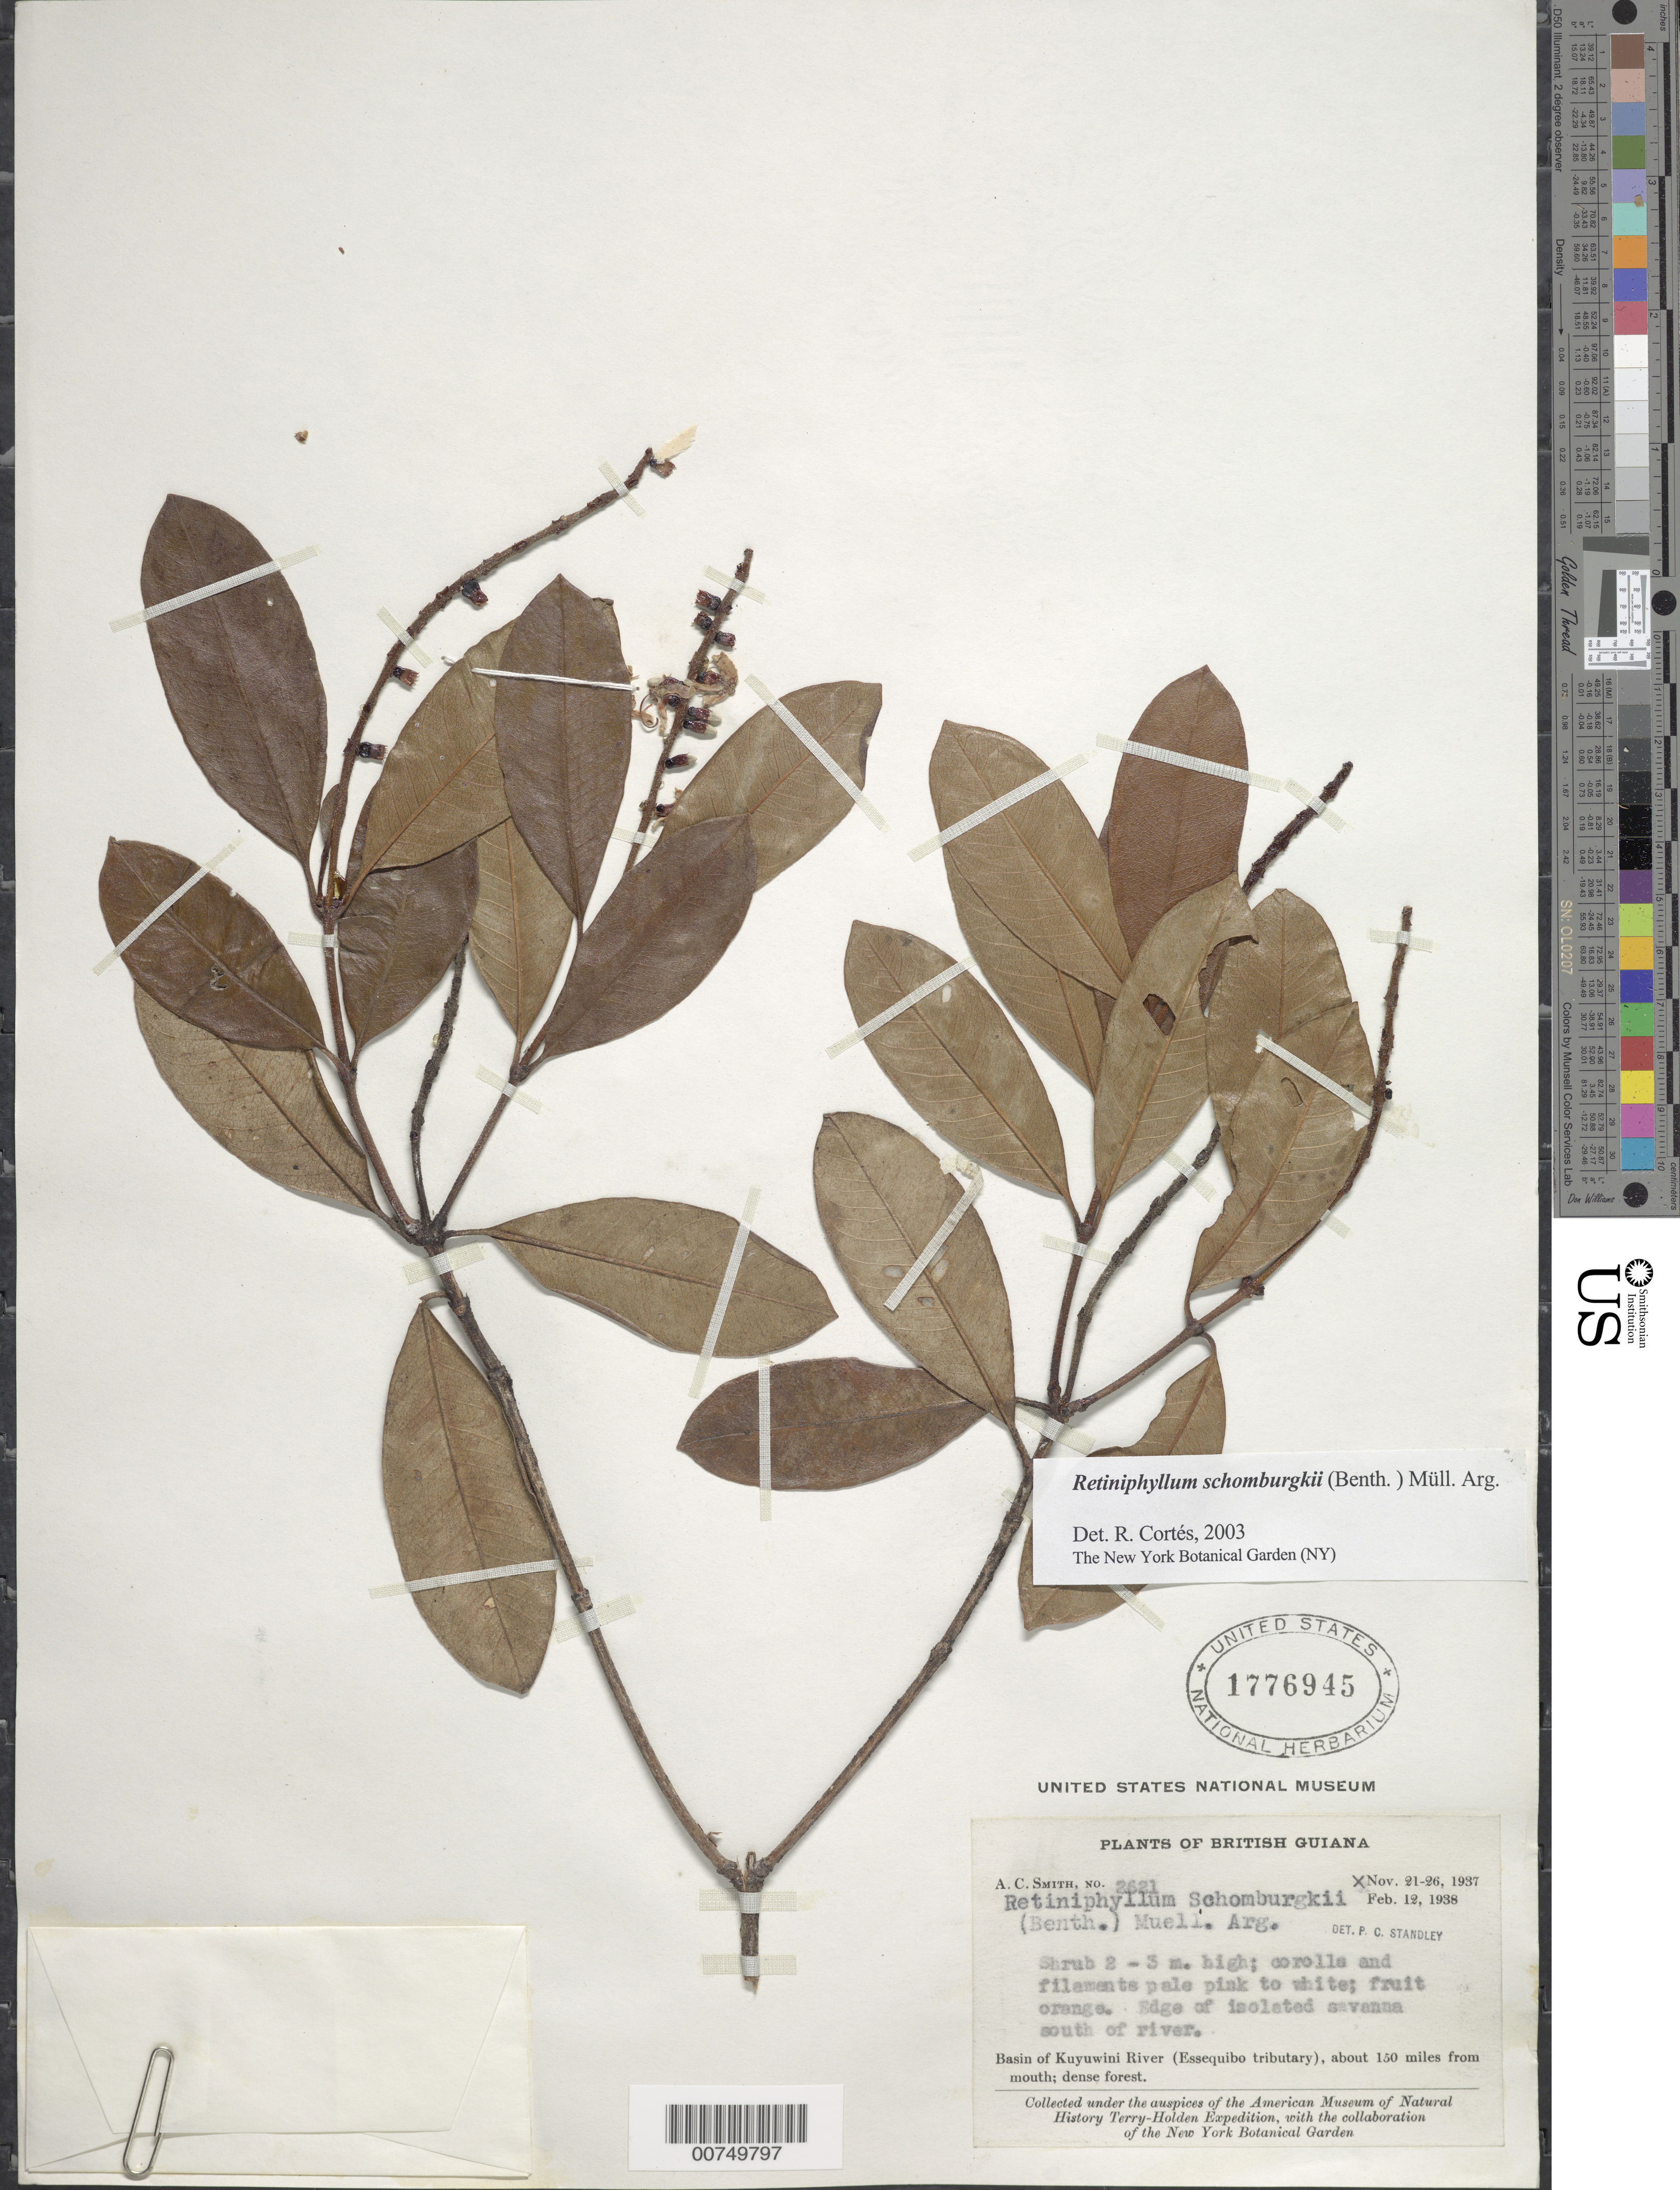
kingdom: Plantae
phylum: Tracheophyta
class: Magnoliopsida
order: Gentianales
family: Rubiaceae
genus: Retiniphyllum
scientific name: Retiniphyllum schomburgkii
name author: (Benth.) Müll. Arg.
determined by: Cortes R., G.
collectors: A. C. Smith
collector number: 2621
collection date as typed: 21-Nov-37 to 26-Nov-37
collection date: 1937-11-21/1937-11-26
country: Guyana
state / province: U. Takutu-U. Essequibo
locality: Kuyuwini River Basin (Essequibo River tributary), about 150 mi. from mouth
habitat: Edge of isolated savanna S of river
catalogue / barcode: US 1776945